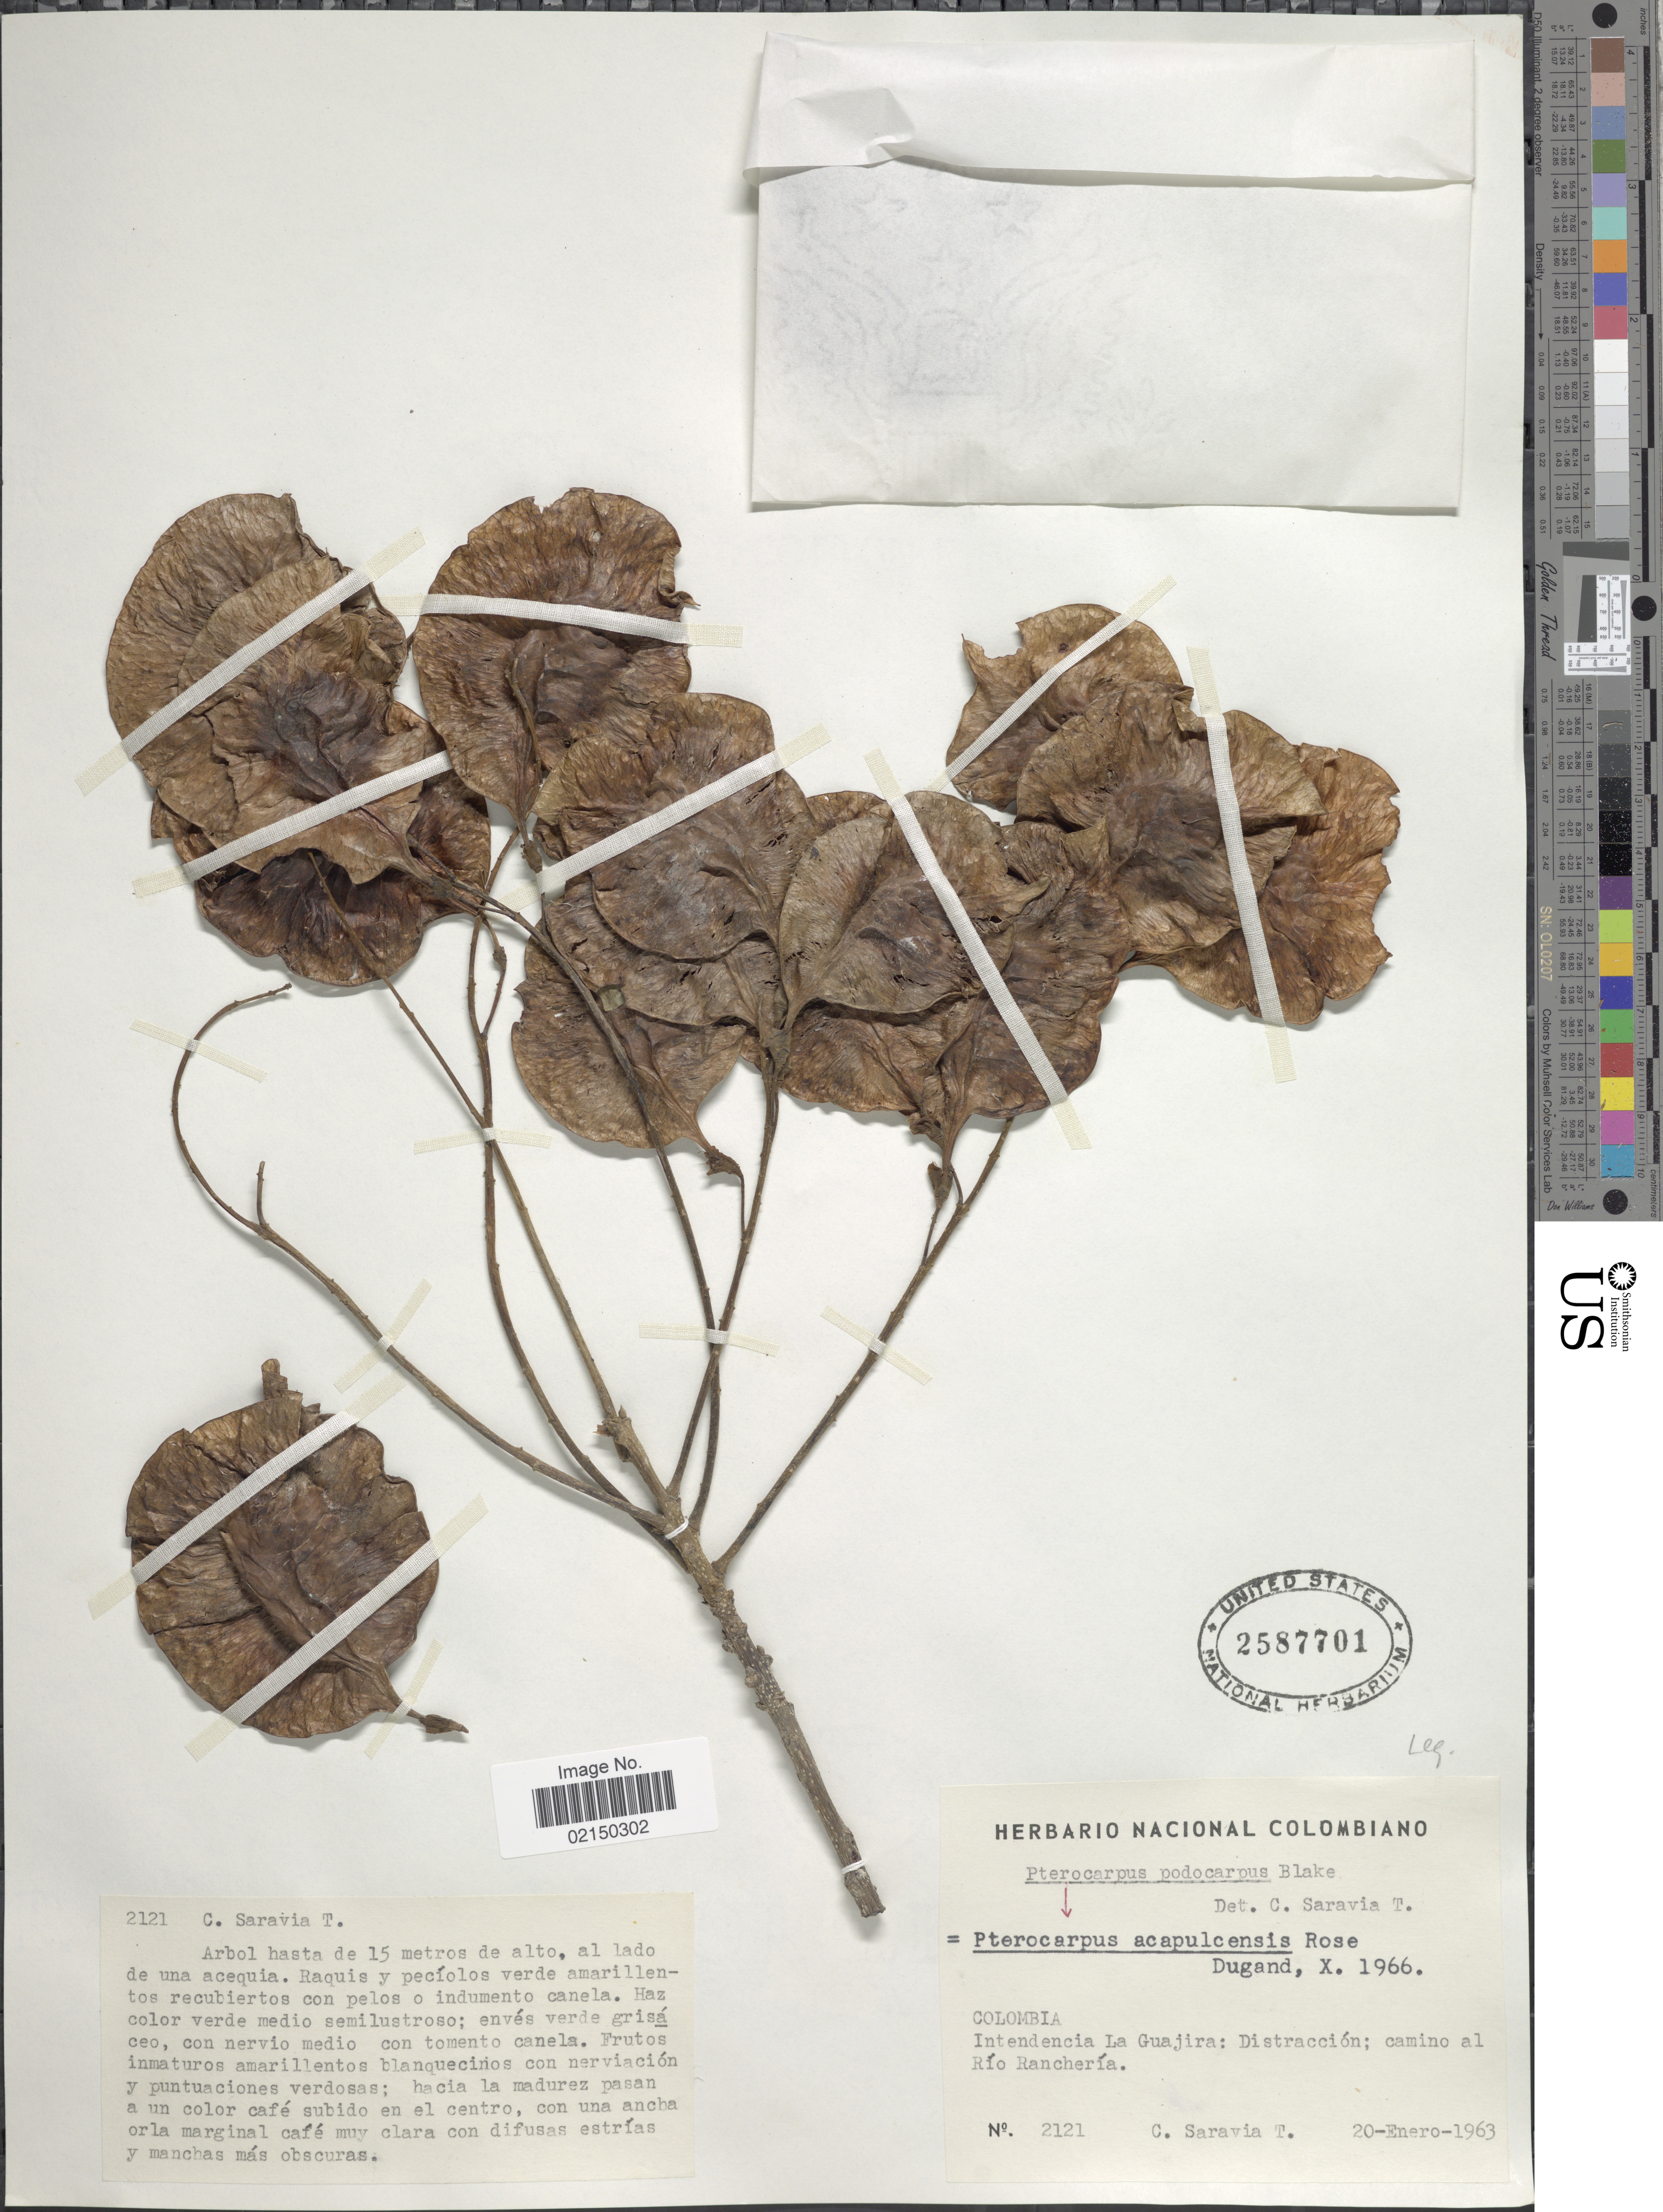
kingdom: Plantae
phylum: Tracheophyta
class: Magnoliopsida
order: Fabales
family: Fabaceae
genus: Pterocarpus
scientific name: Pterocarpus acapulcensis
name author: Rose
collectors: C. Saravia T.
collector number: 2121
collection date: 1963-01-20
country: Colombia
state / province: La Guajira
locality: Intendencia La Guajira: Distraccion; camino al Rio Rancheria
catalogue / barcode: US 258770